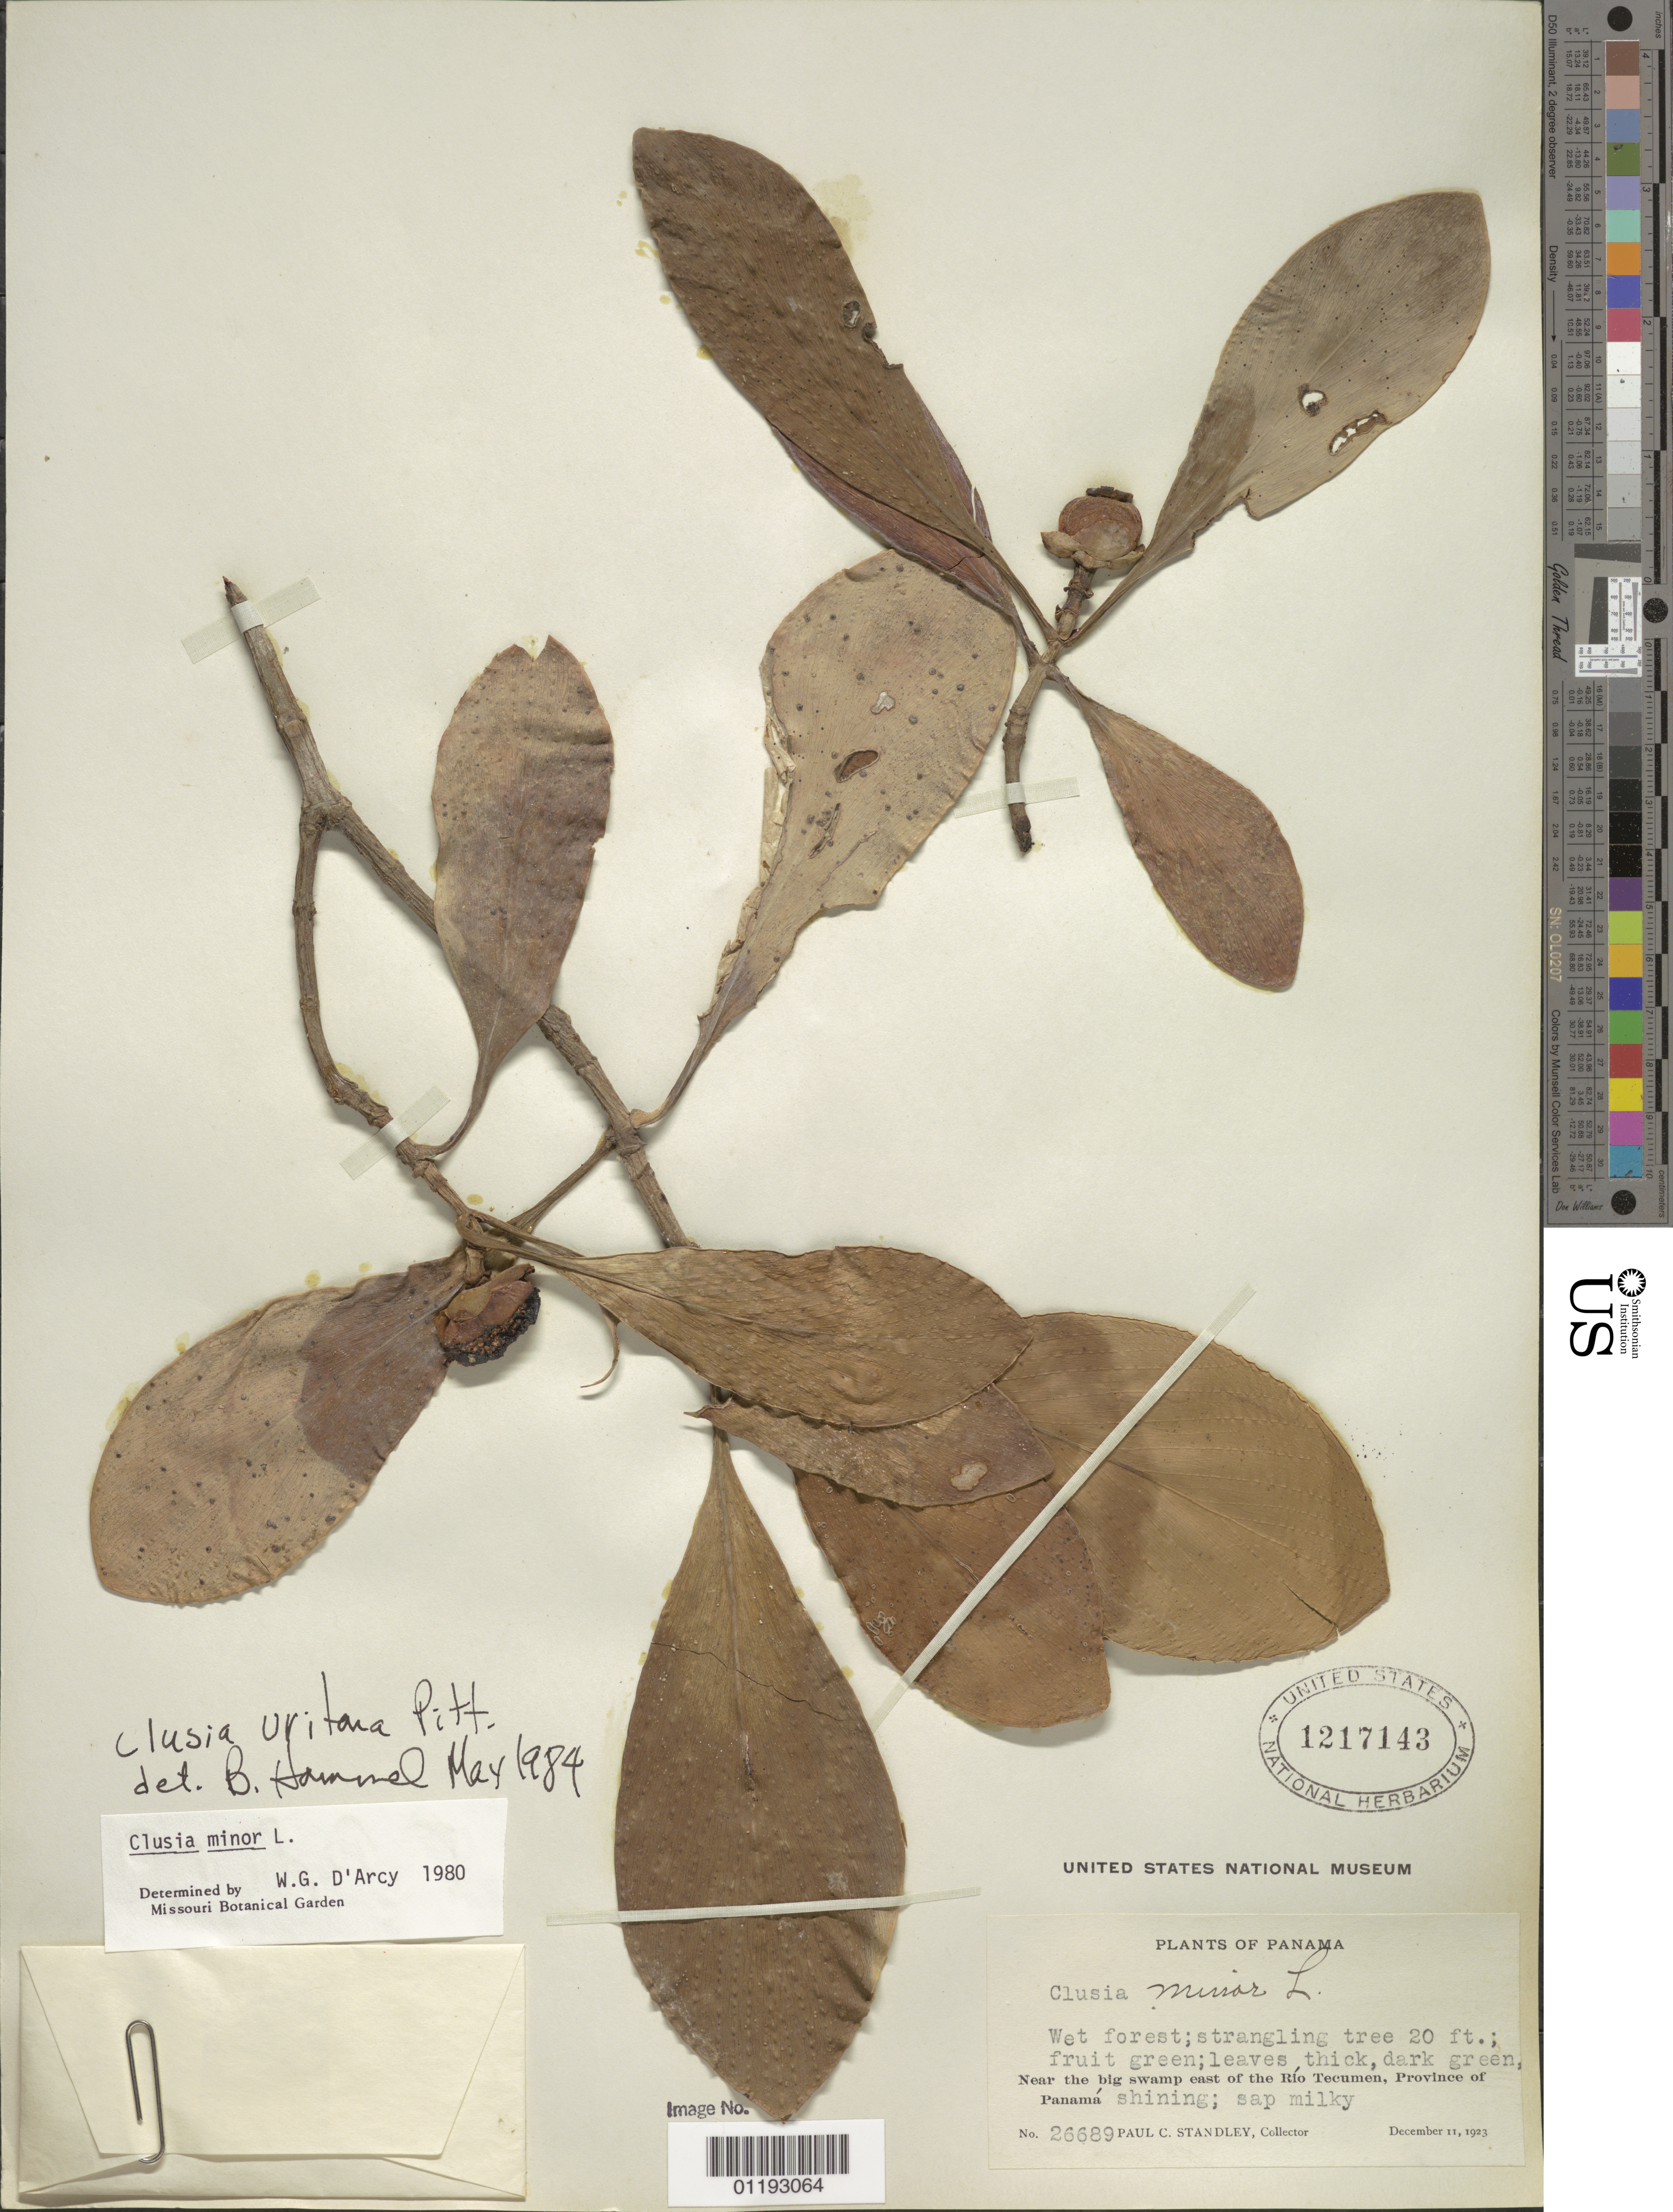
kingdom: Plantae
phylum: Tracheophyta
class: Magnoliopsida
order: Malpighiales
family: Clusiaceae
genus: Clusia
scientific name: Clusia uvitana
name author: Pittier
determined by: Hammel, --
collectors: P. C. Standley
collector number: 26689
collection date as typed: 11 Dec 1923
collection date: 1923-12-11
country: Panama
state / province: Panamá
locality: Near the big swamp E of the Rio Tecumen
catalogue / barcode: US 1217143